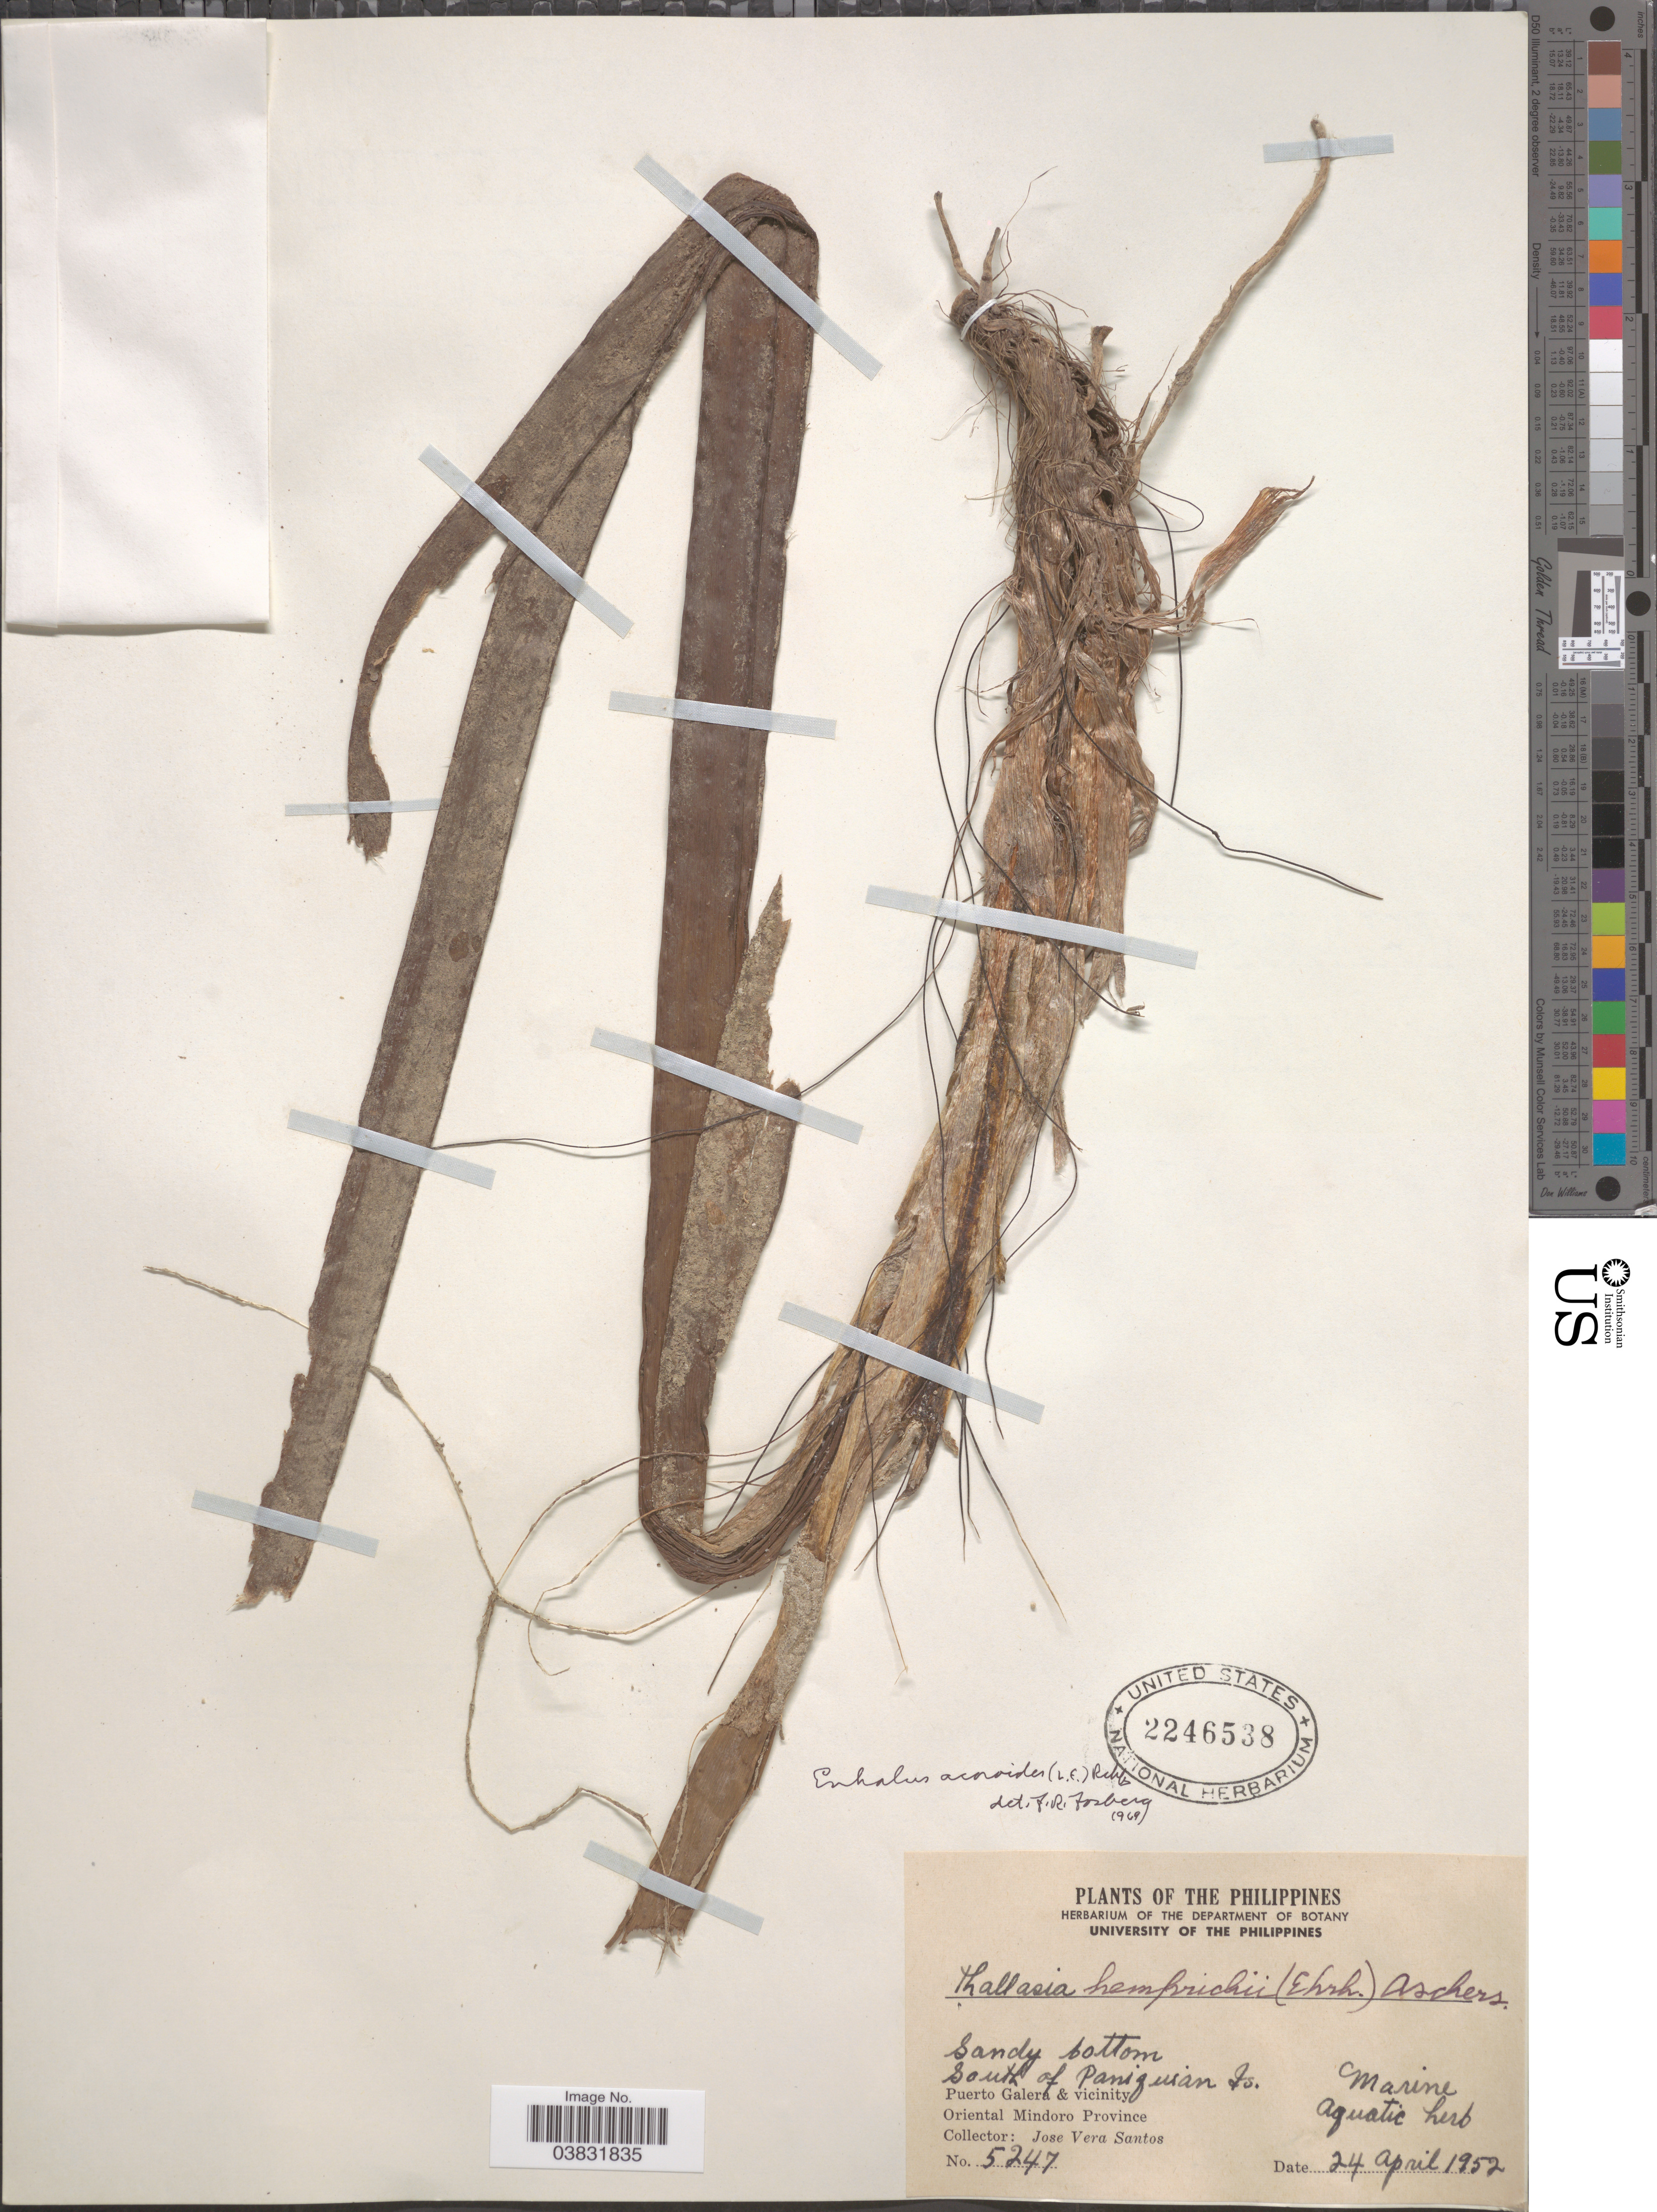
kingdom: Plantae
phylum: Tracheophyta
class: Liliopsida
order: Alismatales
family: Hydrocharitaceae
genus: Enhalus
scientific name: Enhalus acoroides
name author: (L. f.) Royle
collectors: J. V. Santos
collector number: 5247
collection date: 1952-04-24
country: Philippines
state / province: Mimaropa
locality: South of Paniguian Is. Puerto Galera & vicinity. Oriental Mindoro Province.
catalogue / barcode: US 2246538